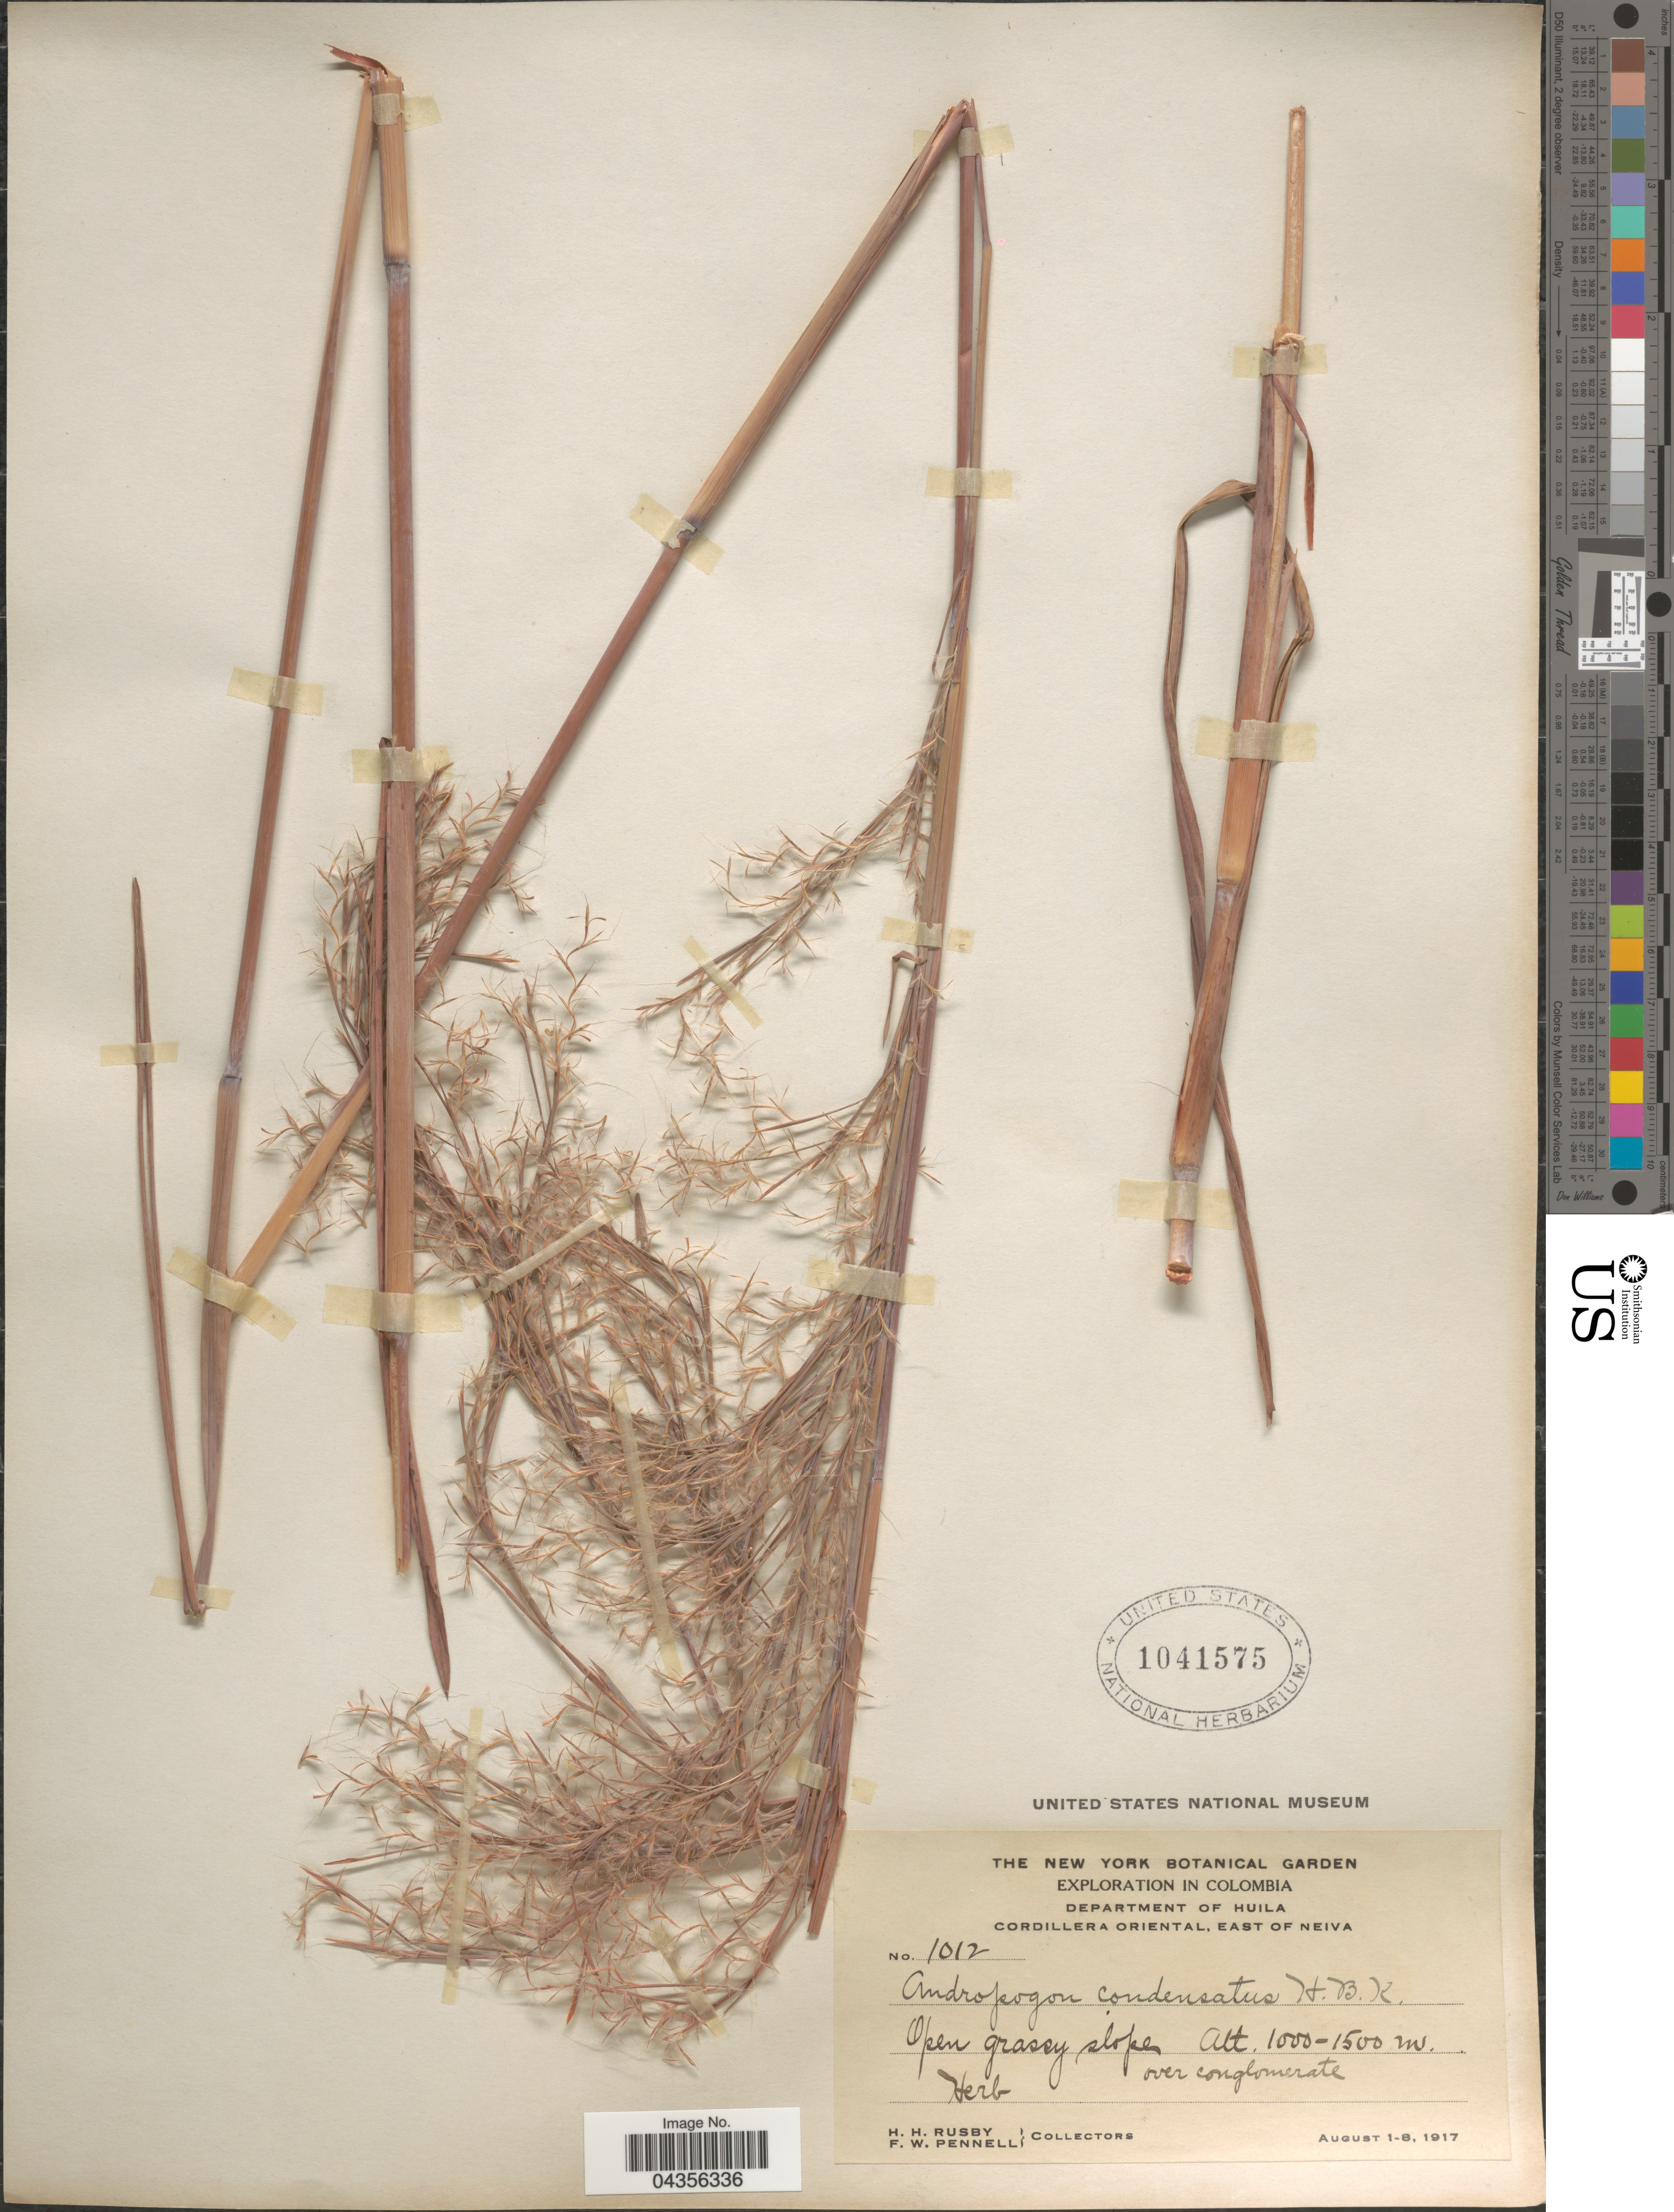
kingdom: Plantae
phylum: Tracheophyta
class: Liliopsida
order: Poales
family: Poaceae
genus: Schizachyrium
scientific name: Schizachyrium microstachyum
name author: (Desv. ex Ham.) Roseng. et al.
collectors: H. H. Rusby & F. W. Pennell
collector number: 1012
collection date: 1917-08-01/1917-08-08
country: Colombia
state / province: Huila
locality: Exploration In Colombia. Department Of Huila. Cordillera Oriental, East Of Neiva.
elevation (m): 1000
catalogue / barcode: US 1041575